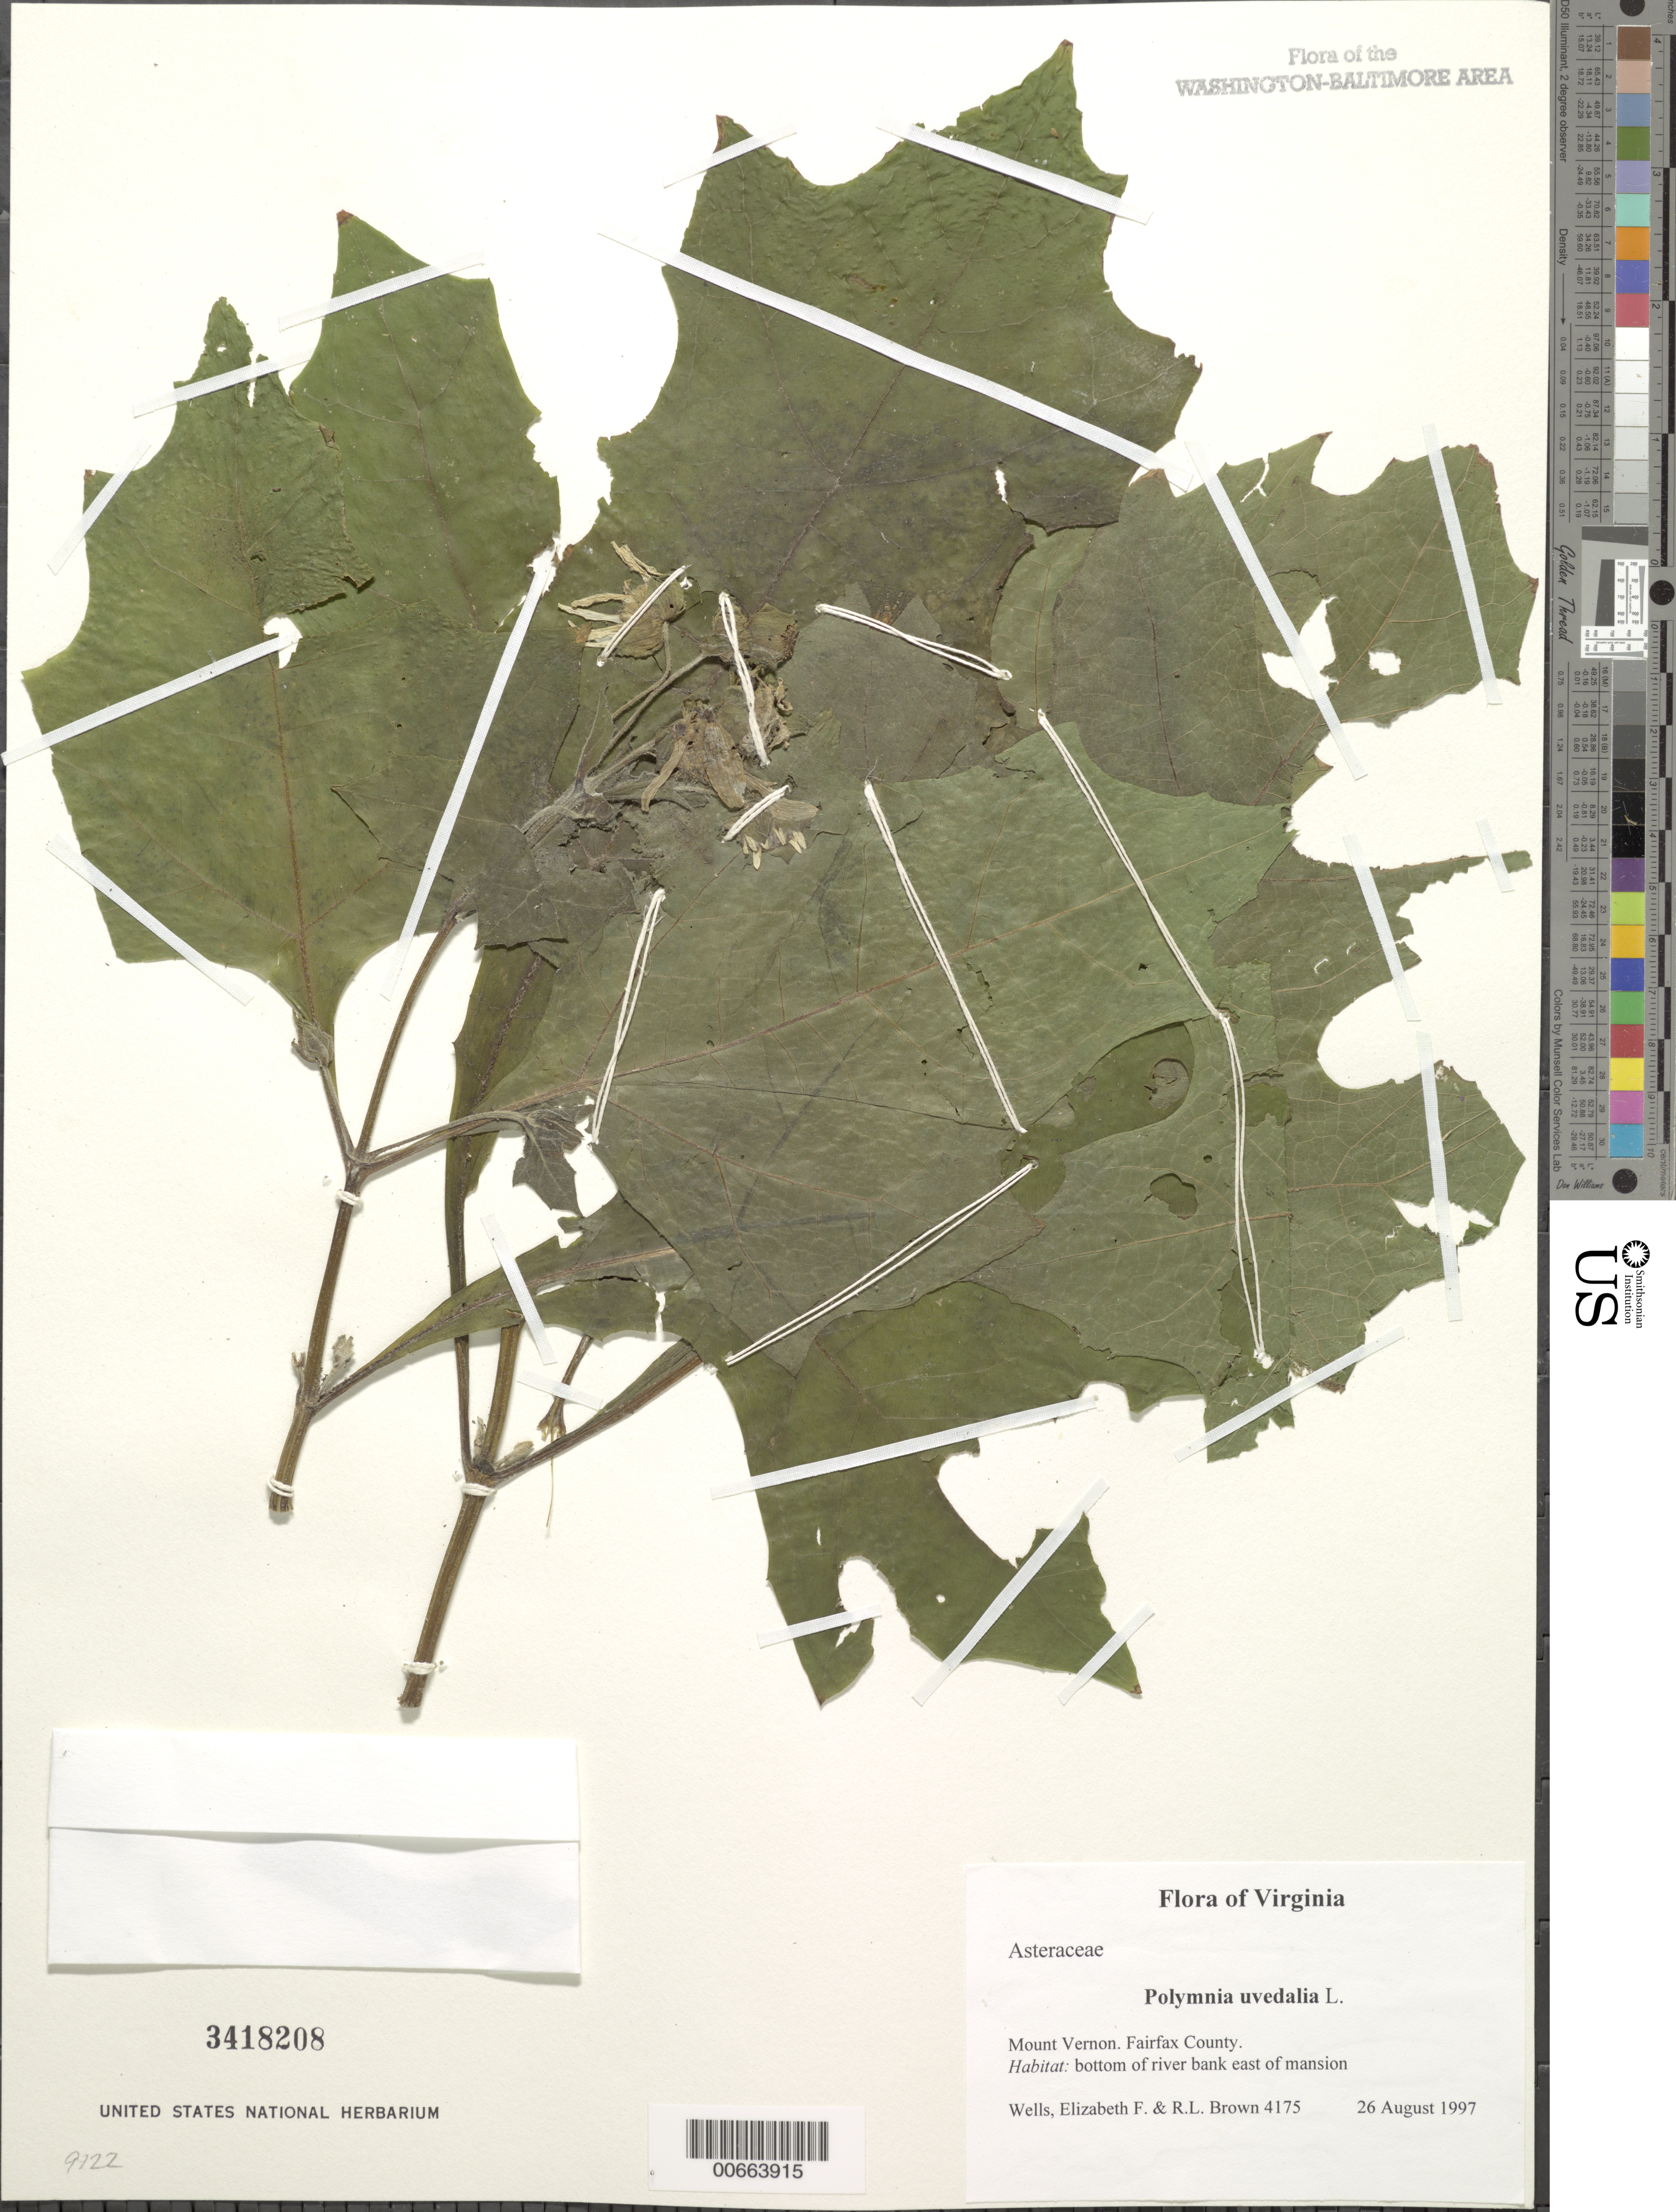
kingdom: Plantae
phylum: Tracheophyta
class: Magnoliopsida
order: Asterales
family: Asteraceae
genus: Smallanthus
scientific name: Smallanthus uvedalia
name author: (L.) Mack. ex Mack.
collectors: E. F. Wells & R. L. Brown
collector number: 4175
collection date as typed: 26 Aug 1997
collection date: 1997-08-26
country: United States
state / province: Virginia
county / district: Fairfax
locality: Mount Vernon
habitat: bottom of river bank east of mansion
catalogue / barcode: US 3418208